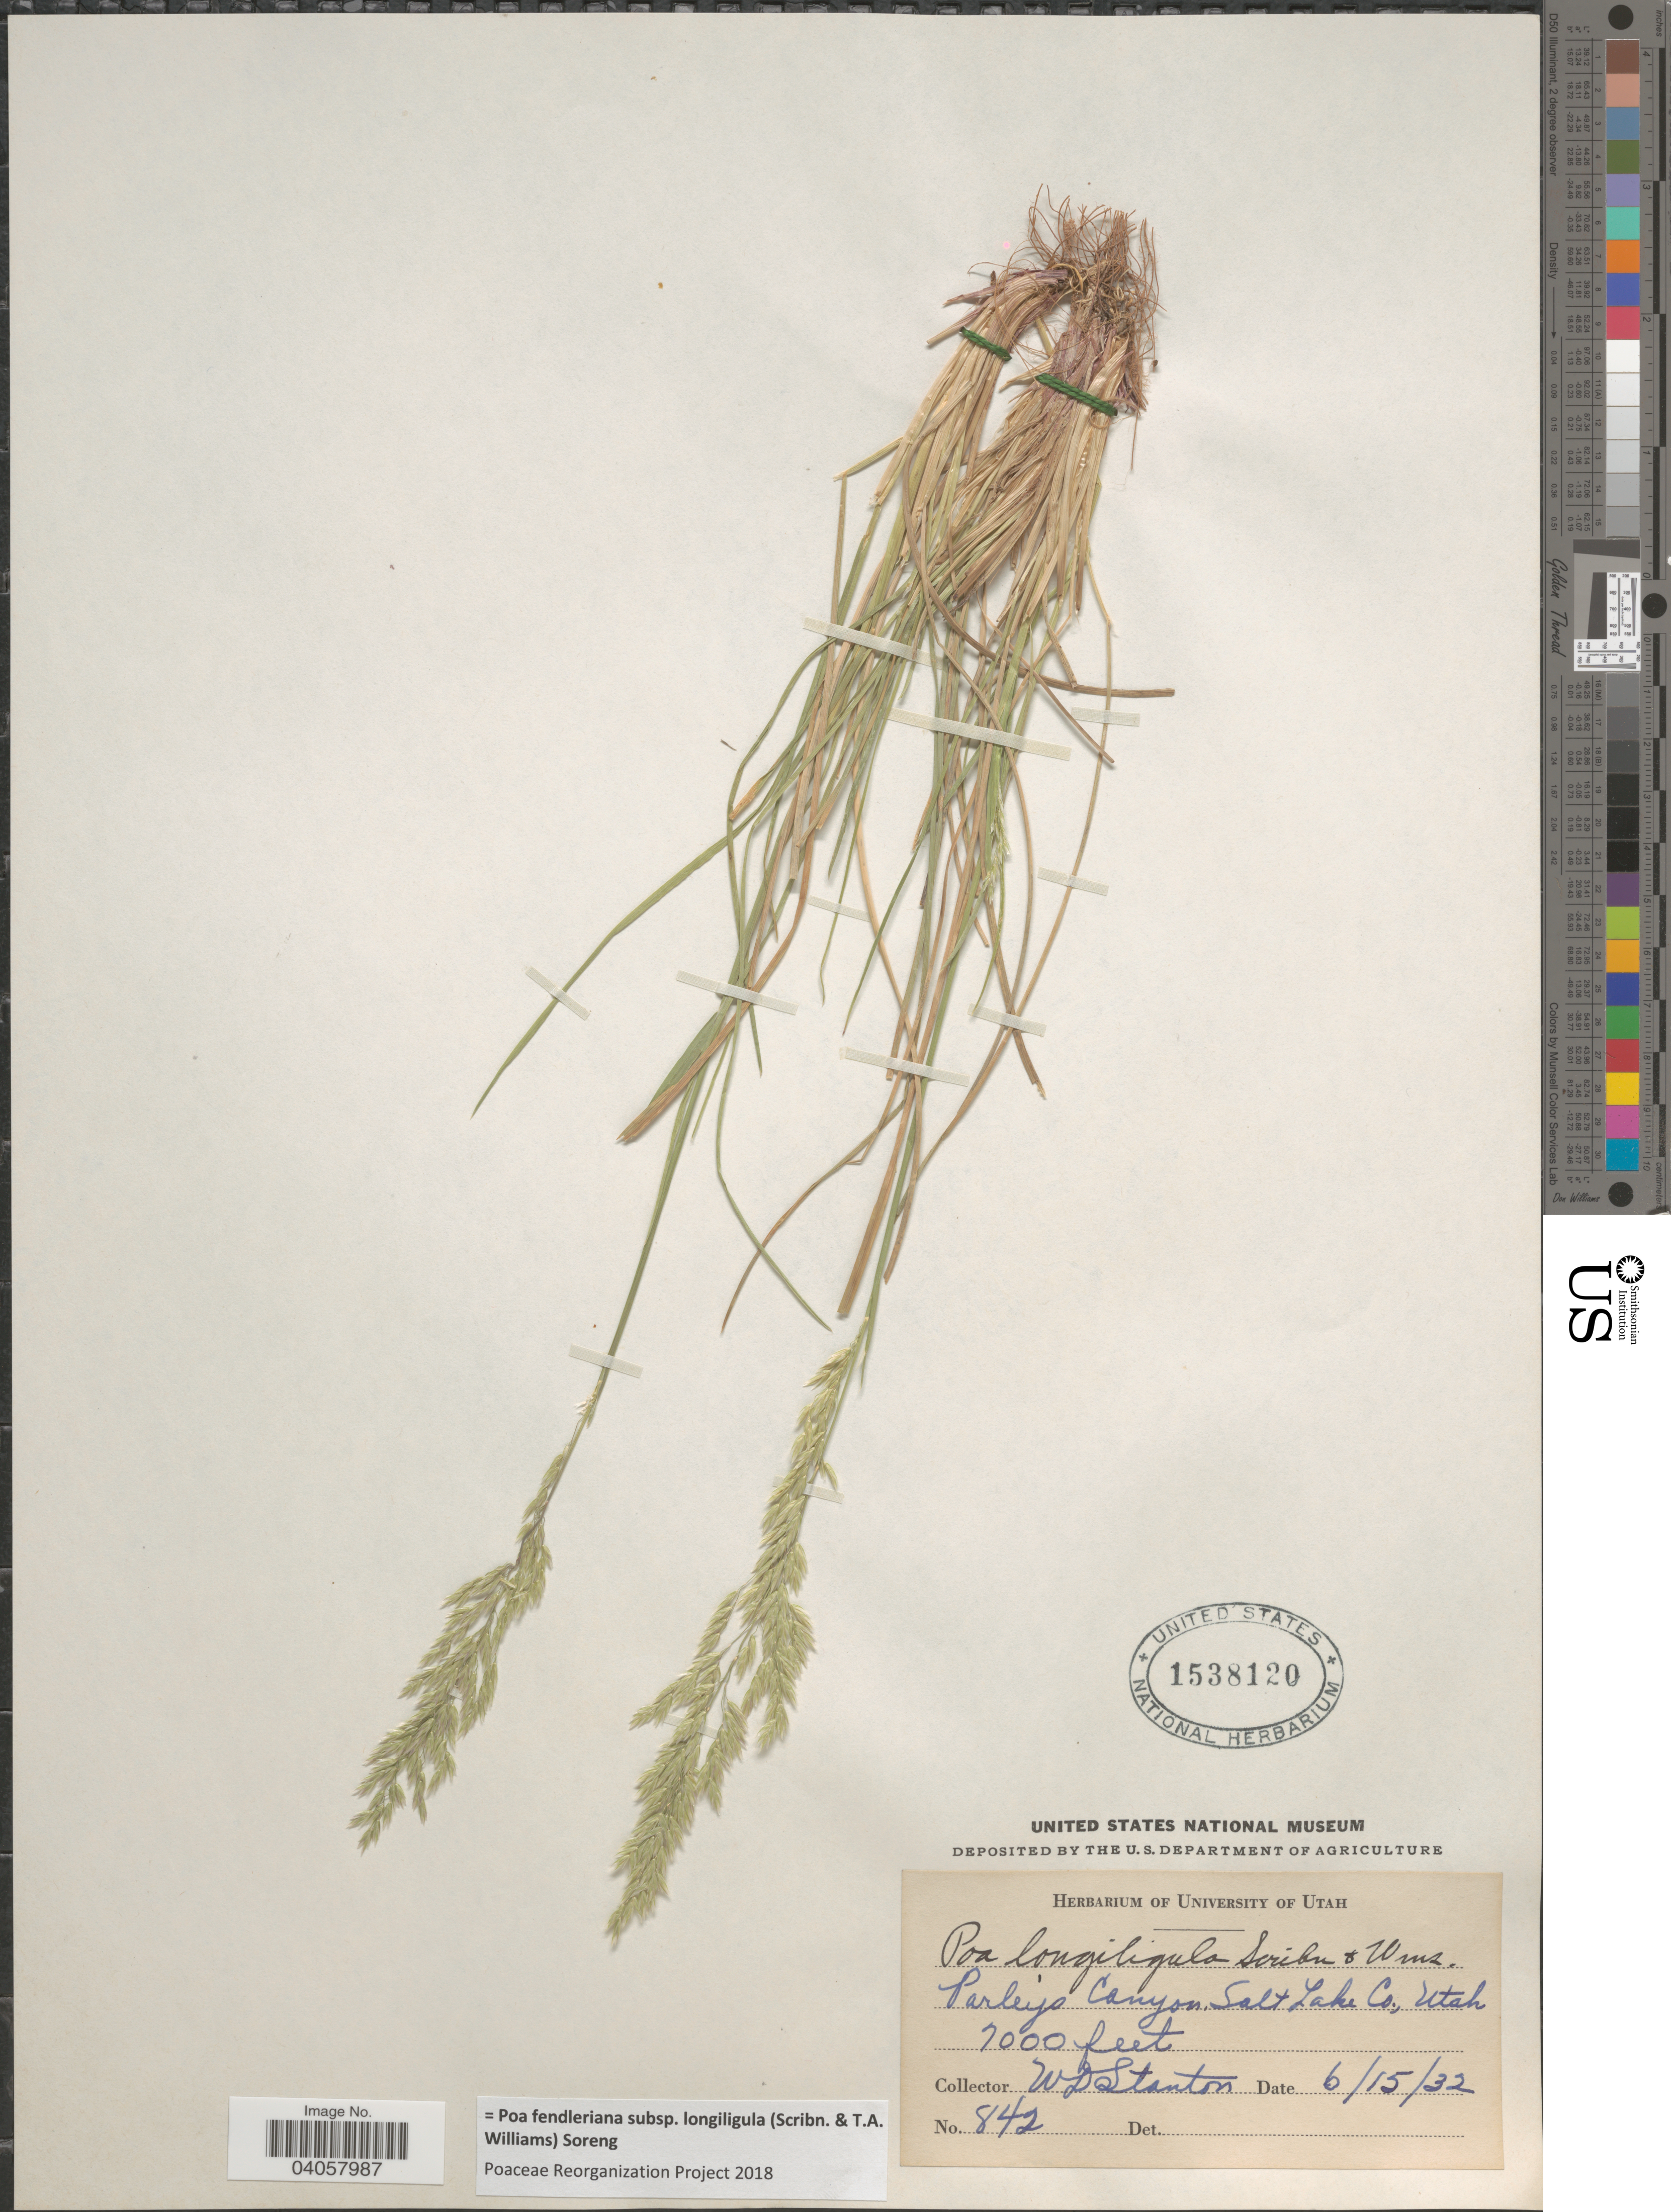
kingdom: Plantae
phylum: Tracheophyta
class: Liliopsida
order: Poales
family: Poaceae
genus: Poa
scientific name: Poa fendleriana subsp. longiligula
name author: (Scribn. & T.A. Williams) Soreng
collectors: W. Stanton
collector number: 842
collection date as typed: Transcribed d/m/y: 15/6/32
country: United States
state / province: Utah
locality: Parley's Canyon. Salt Lake Co.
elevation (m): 2134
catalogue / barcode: US 1538120